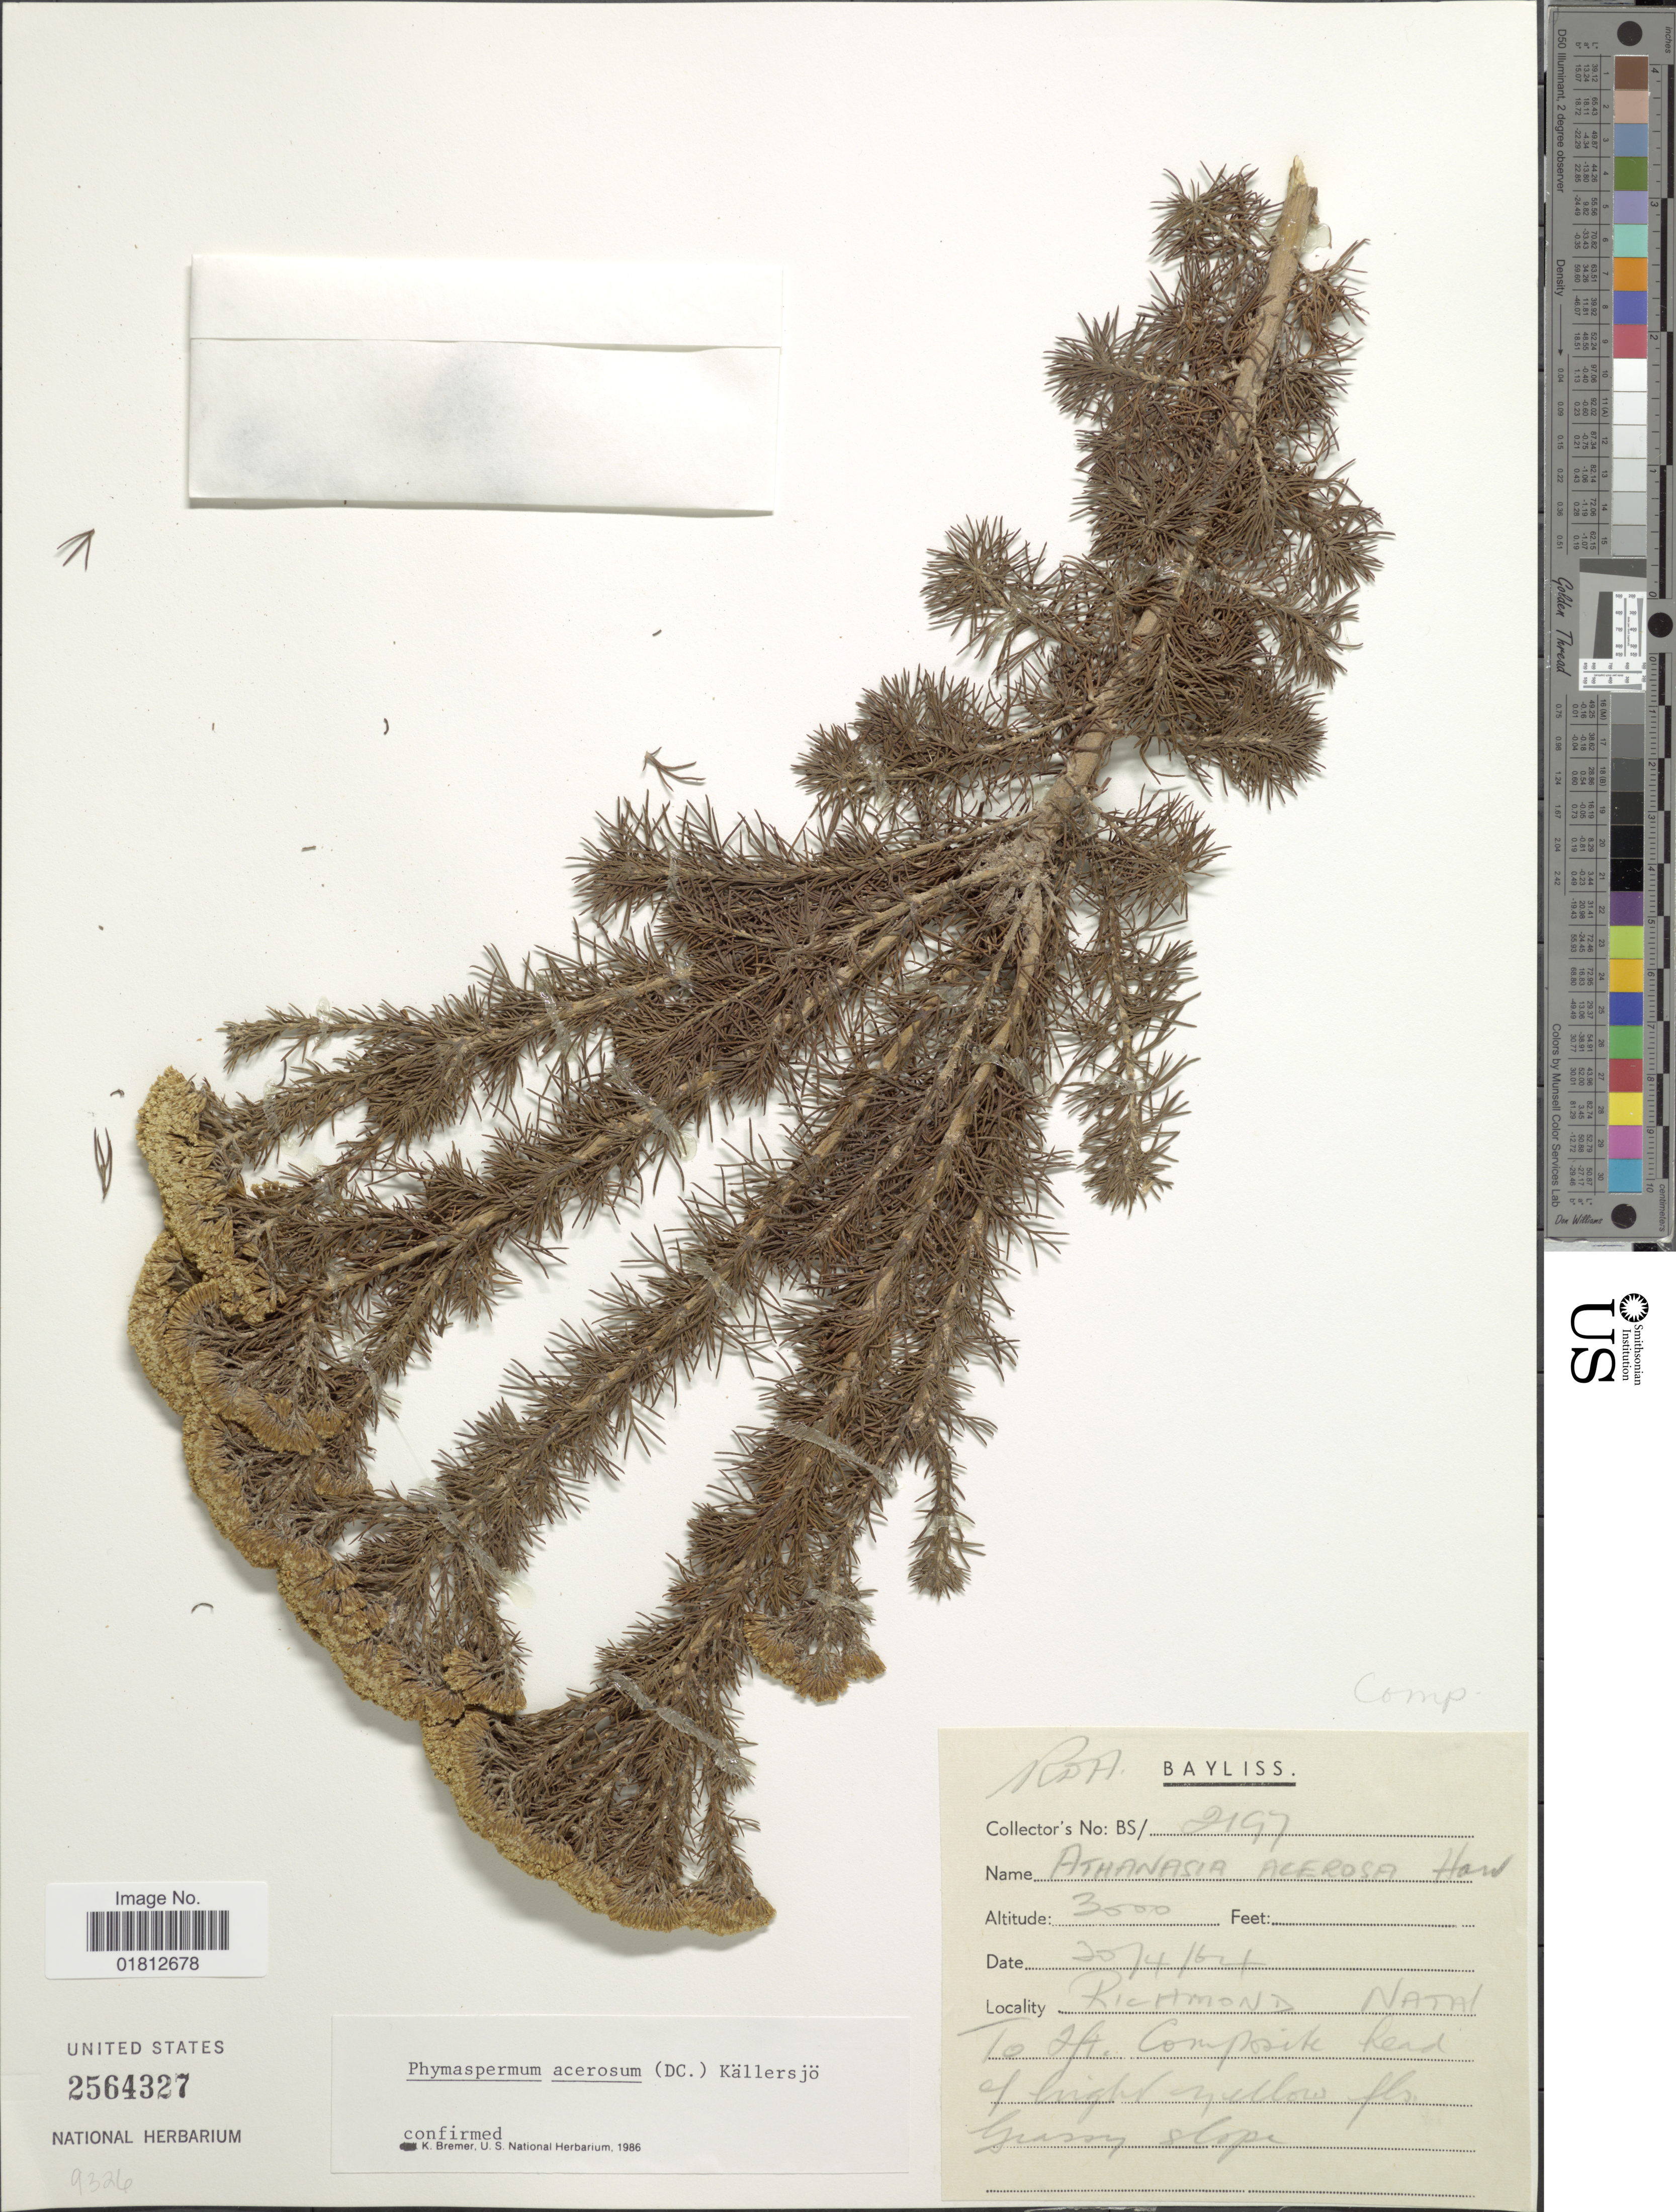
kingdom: Plantae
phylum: Tracheophyta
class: Magnoliopsida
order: Asterales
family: Asteraceae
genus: Phymaspermum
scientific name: Phymaspermum acerosum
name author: (DC.) Källersjö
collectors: R. Bayliss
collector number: BS/2197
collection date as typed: Transcribed d/m/y: 20/4/64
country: South Africa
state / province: KwaZulu-Natal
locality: Richmond, Natal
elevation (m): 914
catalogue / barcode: US 2564327